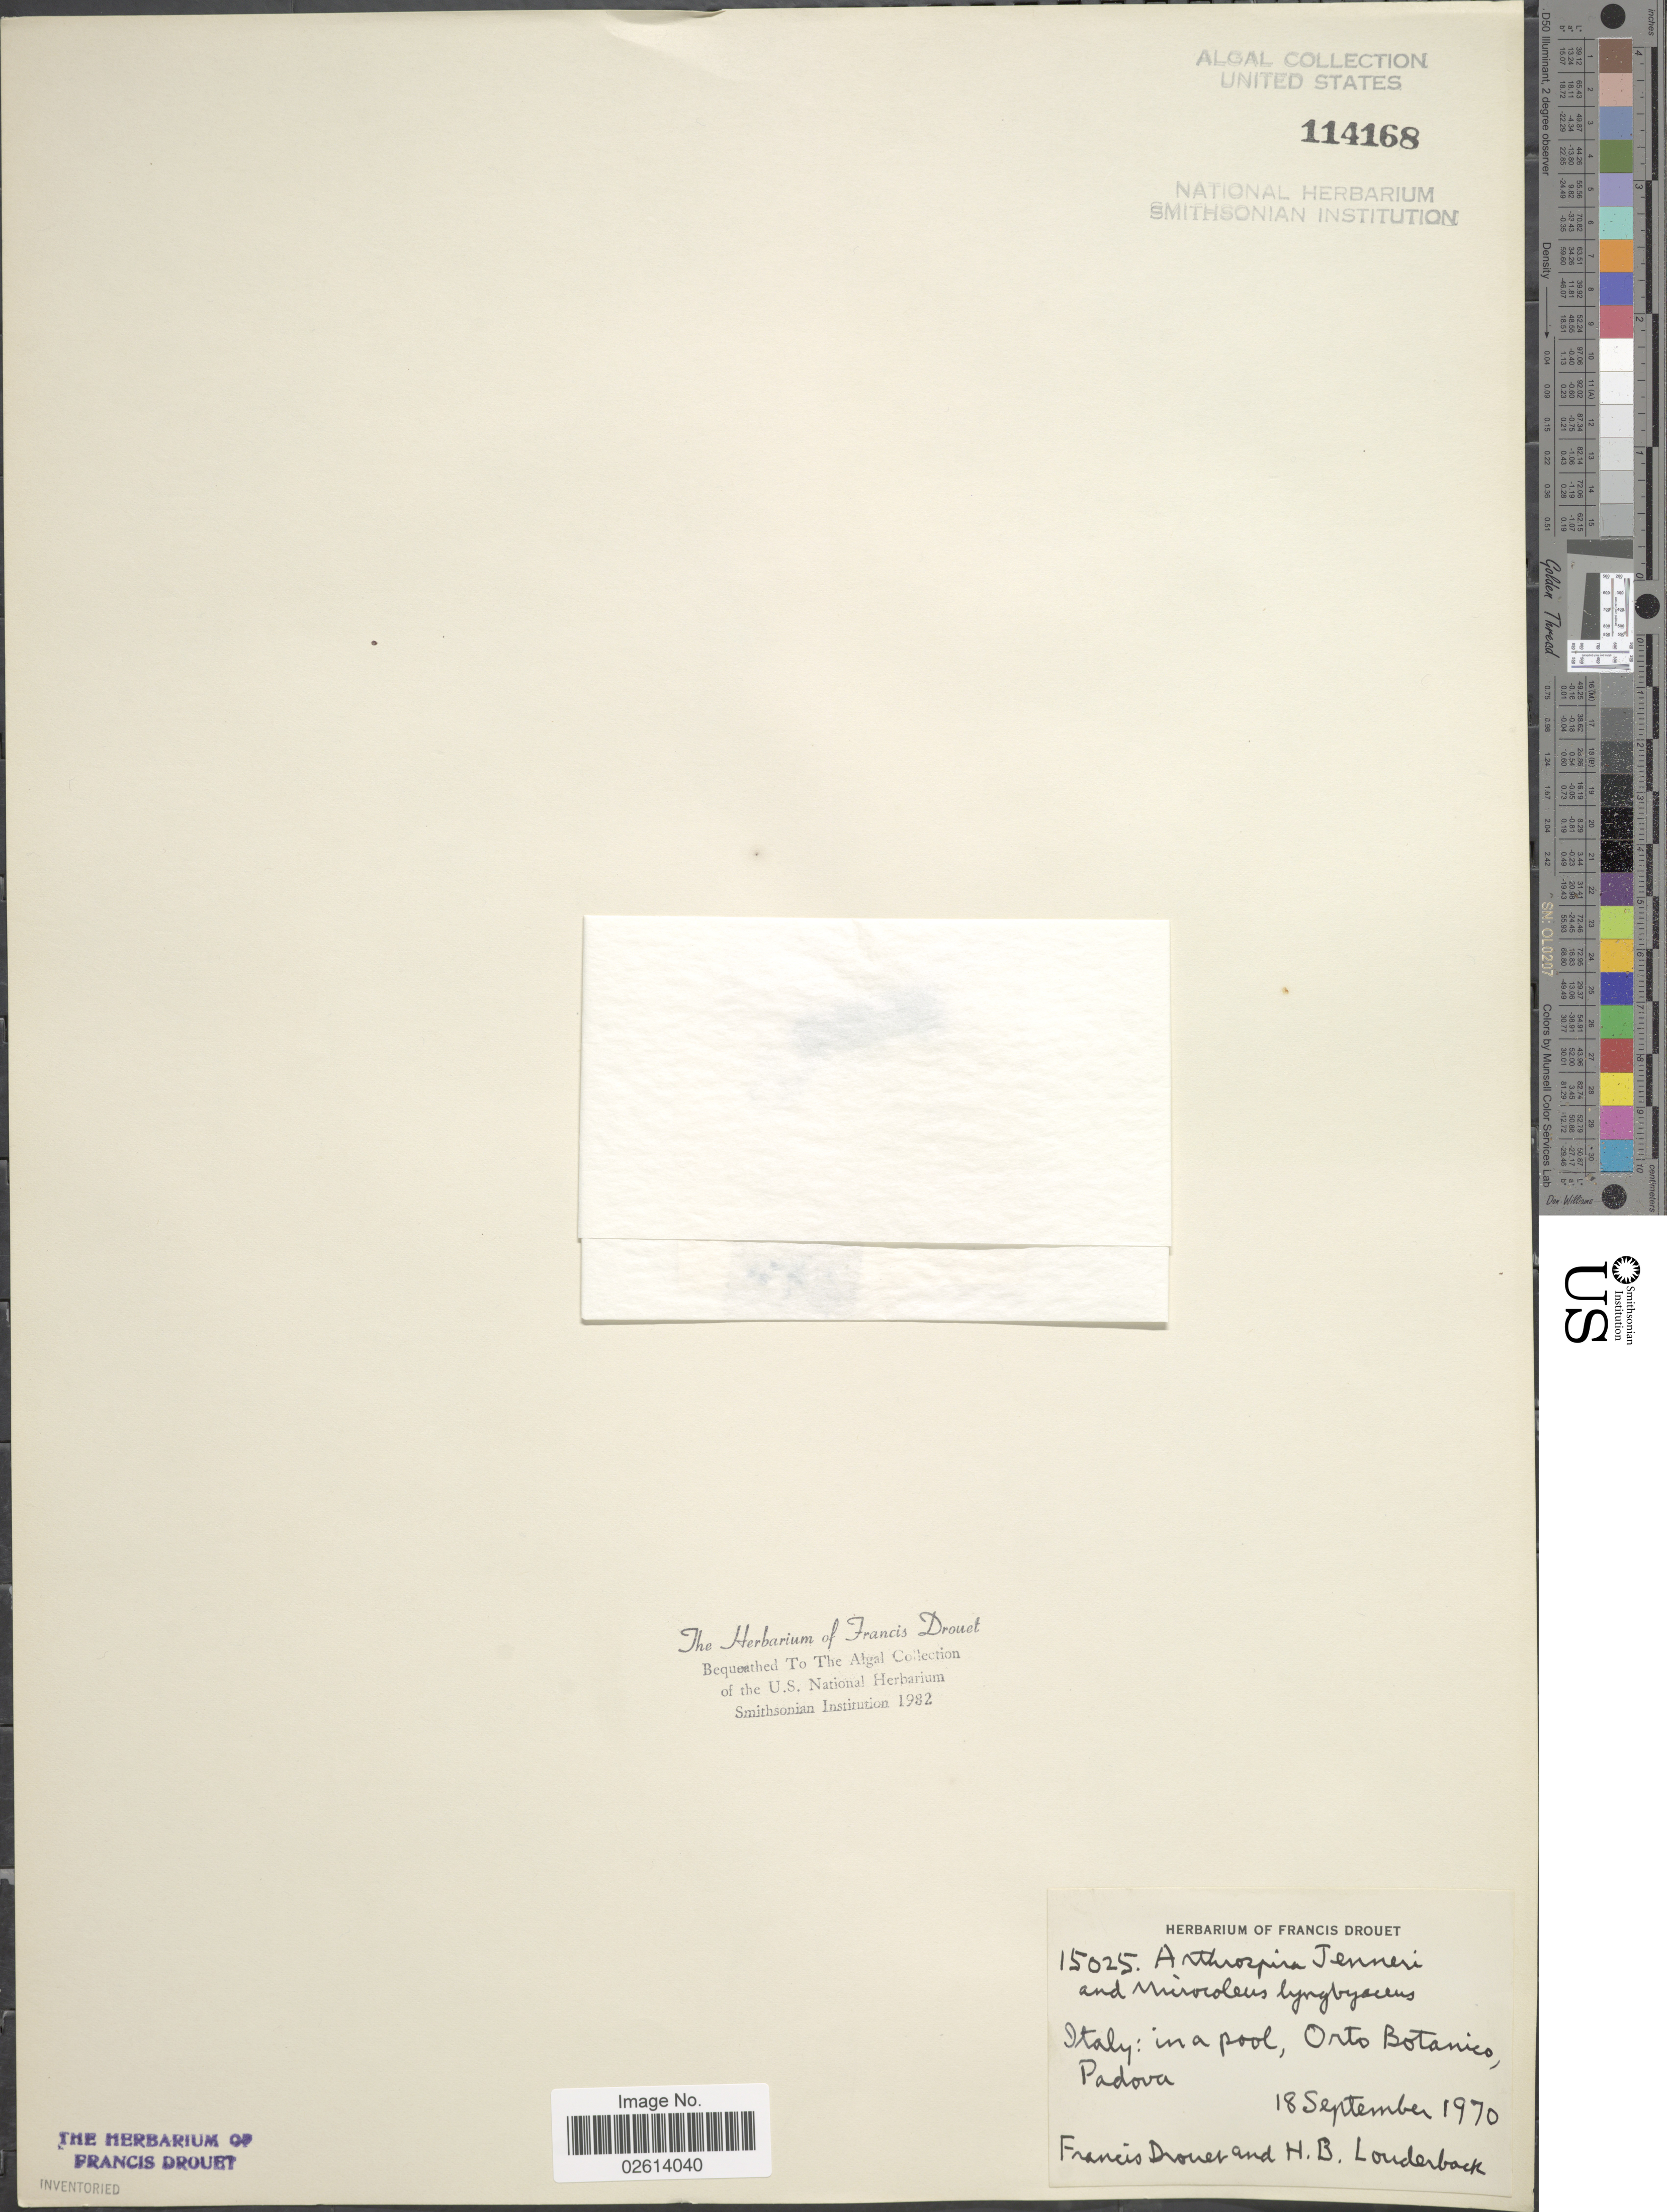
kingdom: Bacteria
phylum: Cyanobacteria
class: Cyanobacteriia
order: Cyanobacteriales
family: Microcoleaceae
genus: Arthrospira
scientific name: Arthrospira jenneri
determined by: Drouet, F. E.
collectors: F. E. Drouet & H. Louderback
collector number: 15025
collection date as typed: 18 Sep 1970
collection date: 1970-09-18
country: Italy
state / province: Veneto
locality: Padua (padova), orto botanico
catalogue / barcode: US 114168